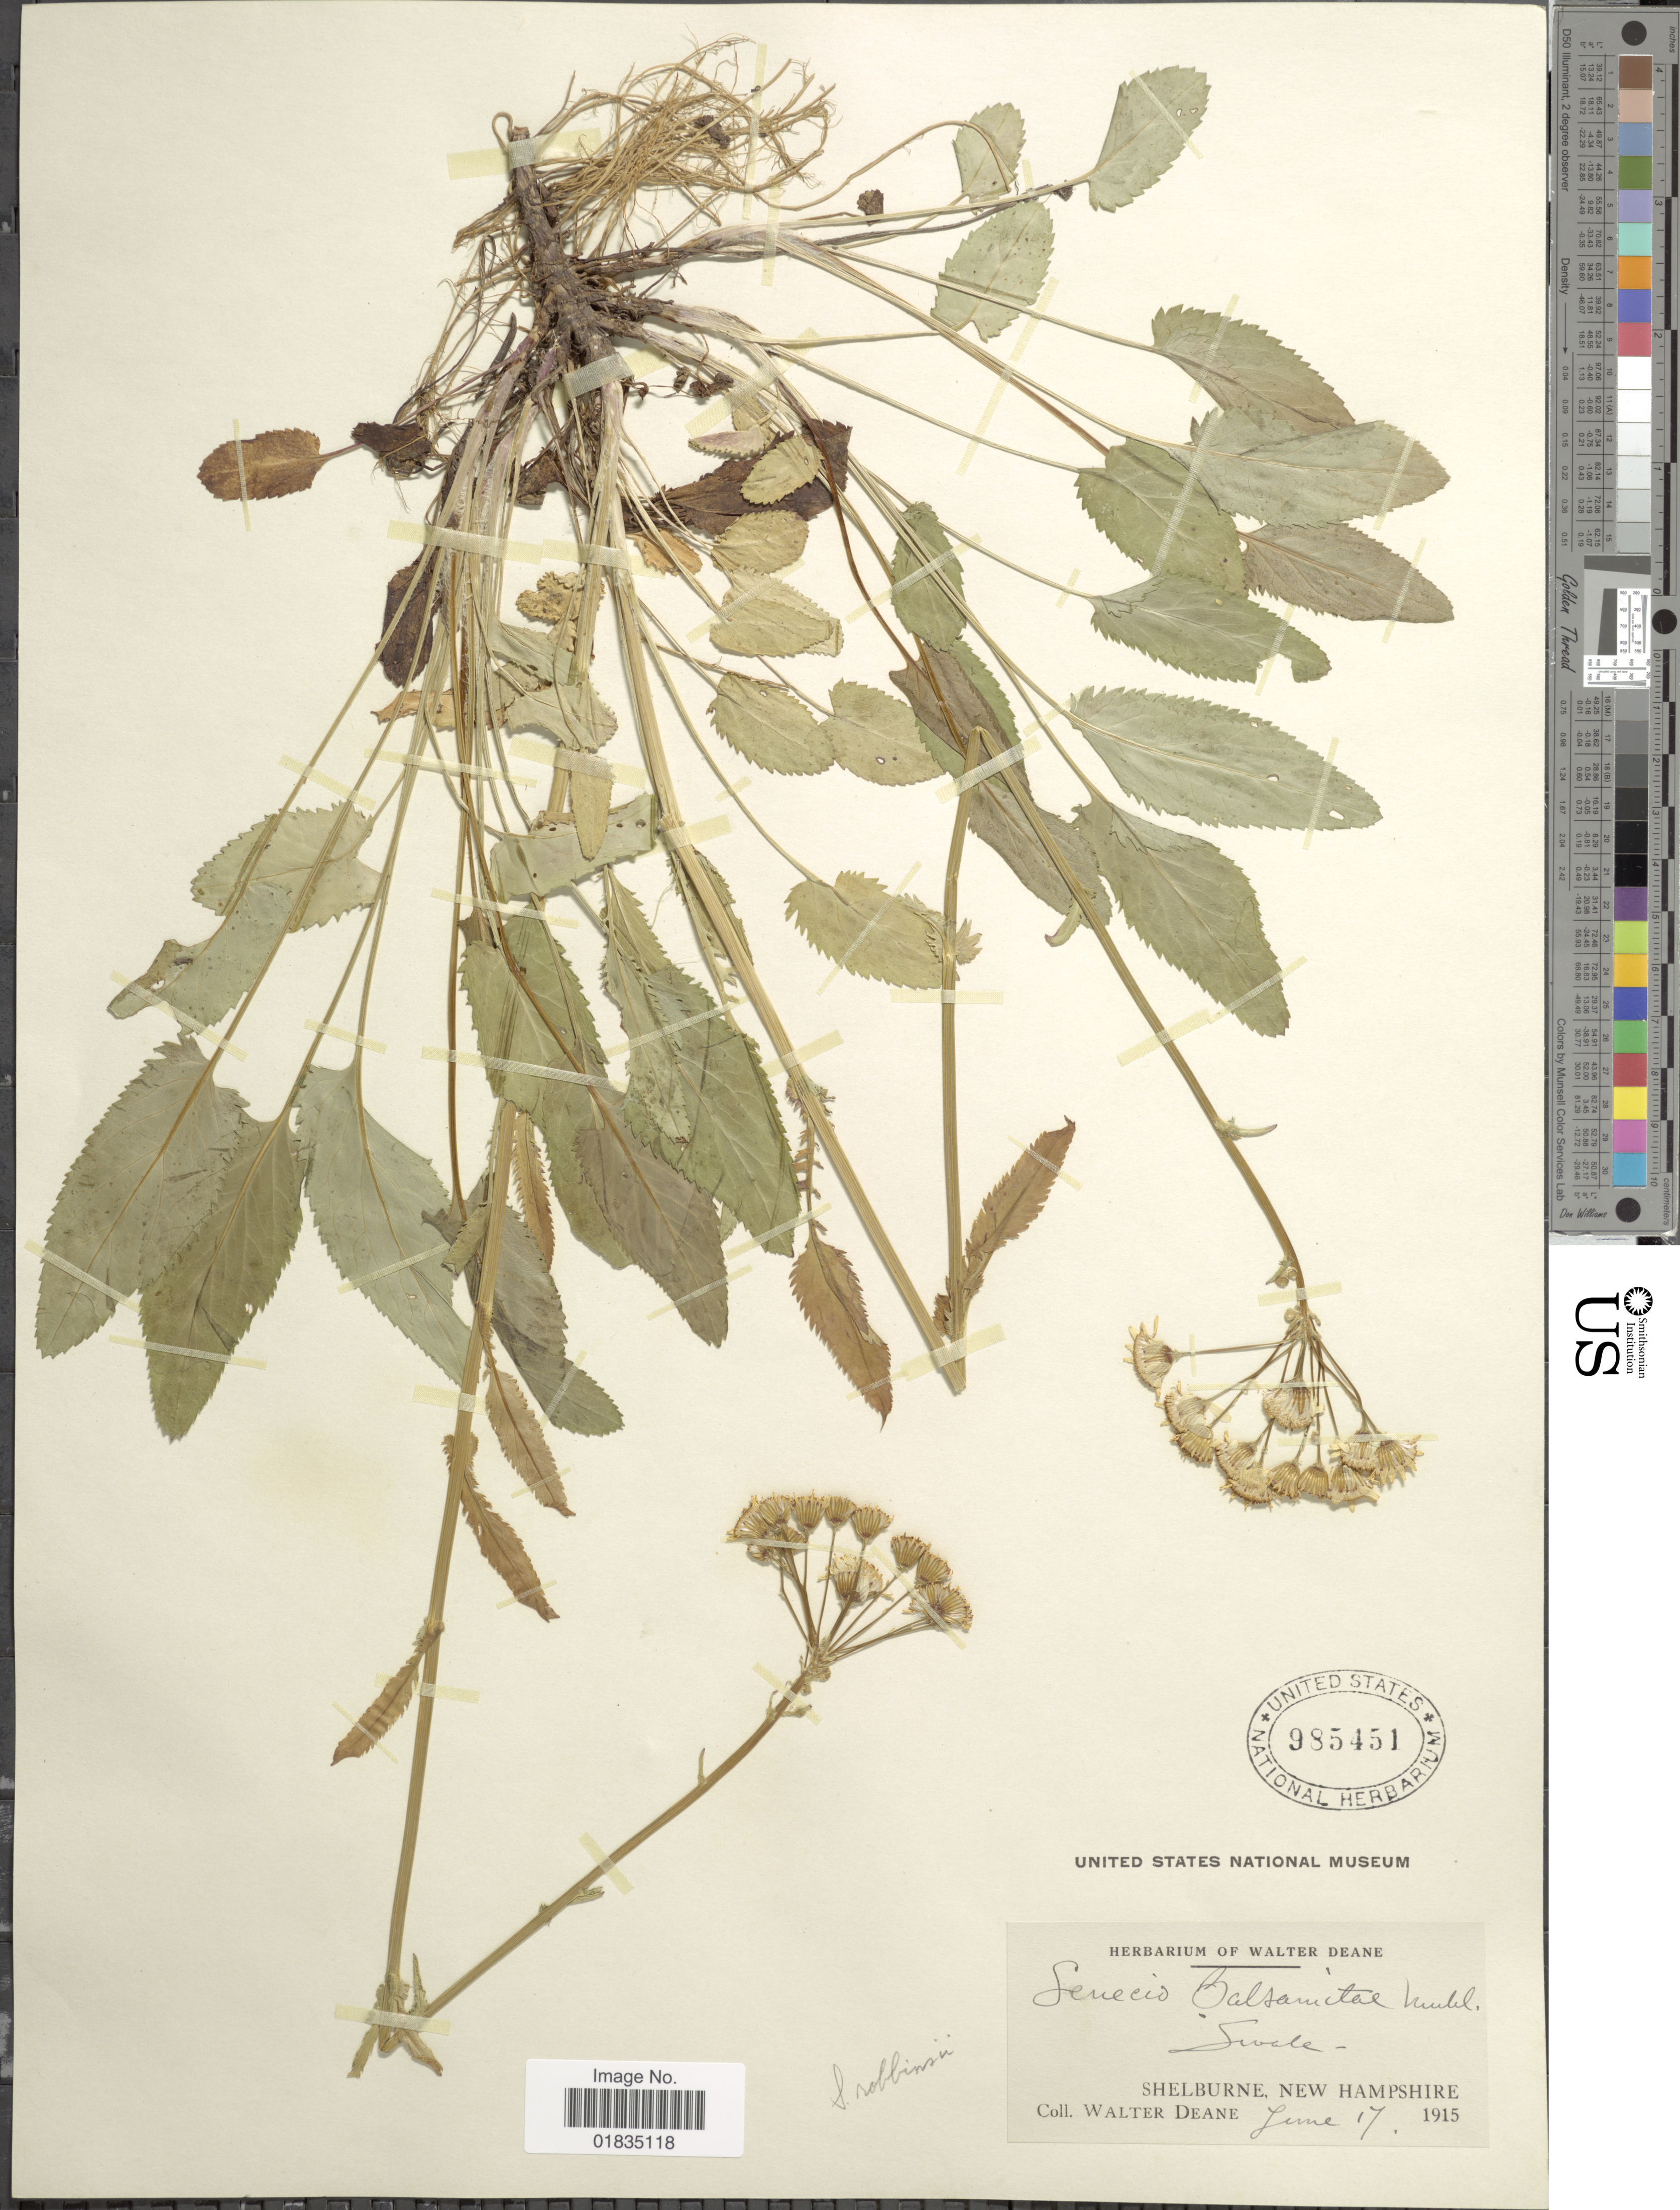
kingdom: Plantae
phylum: Tracheophyta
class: Magnoliopsida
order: Asterales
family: Asteraceae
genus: Packera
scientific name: Packera schweinitziana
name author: (Nutt.) W.A. Weber & Á. Löve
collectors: W. Deane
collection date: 1915-06-17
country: United States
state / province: New Hampshire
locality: Shelburne, Swale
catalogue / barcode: US 985451